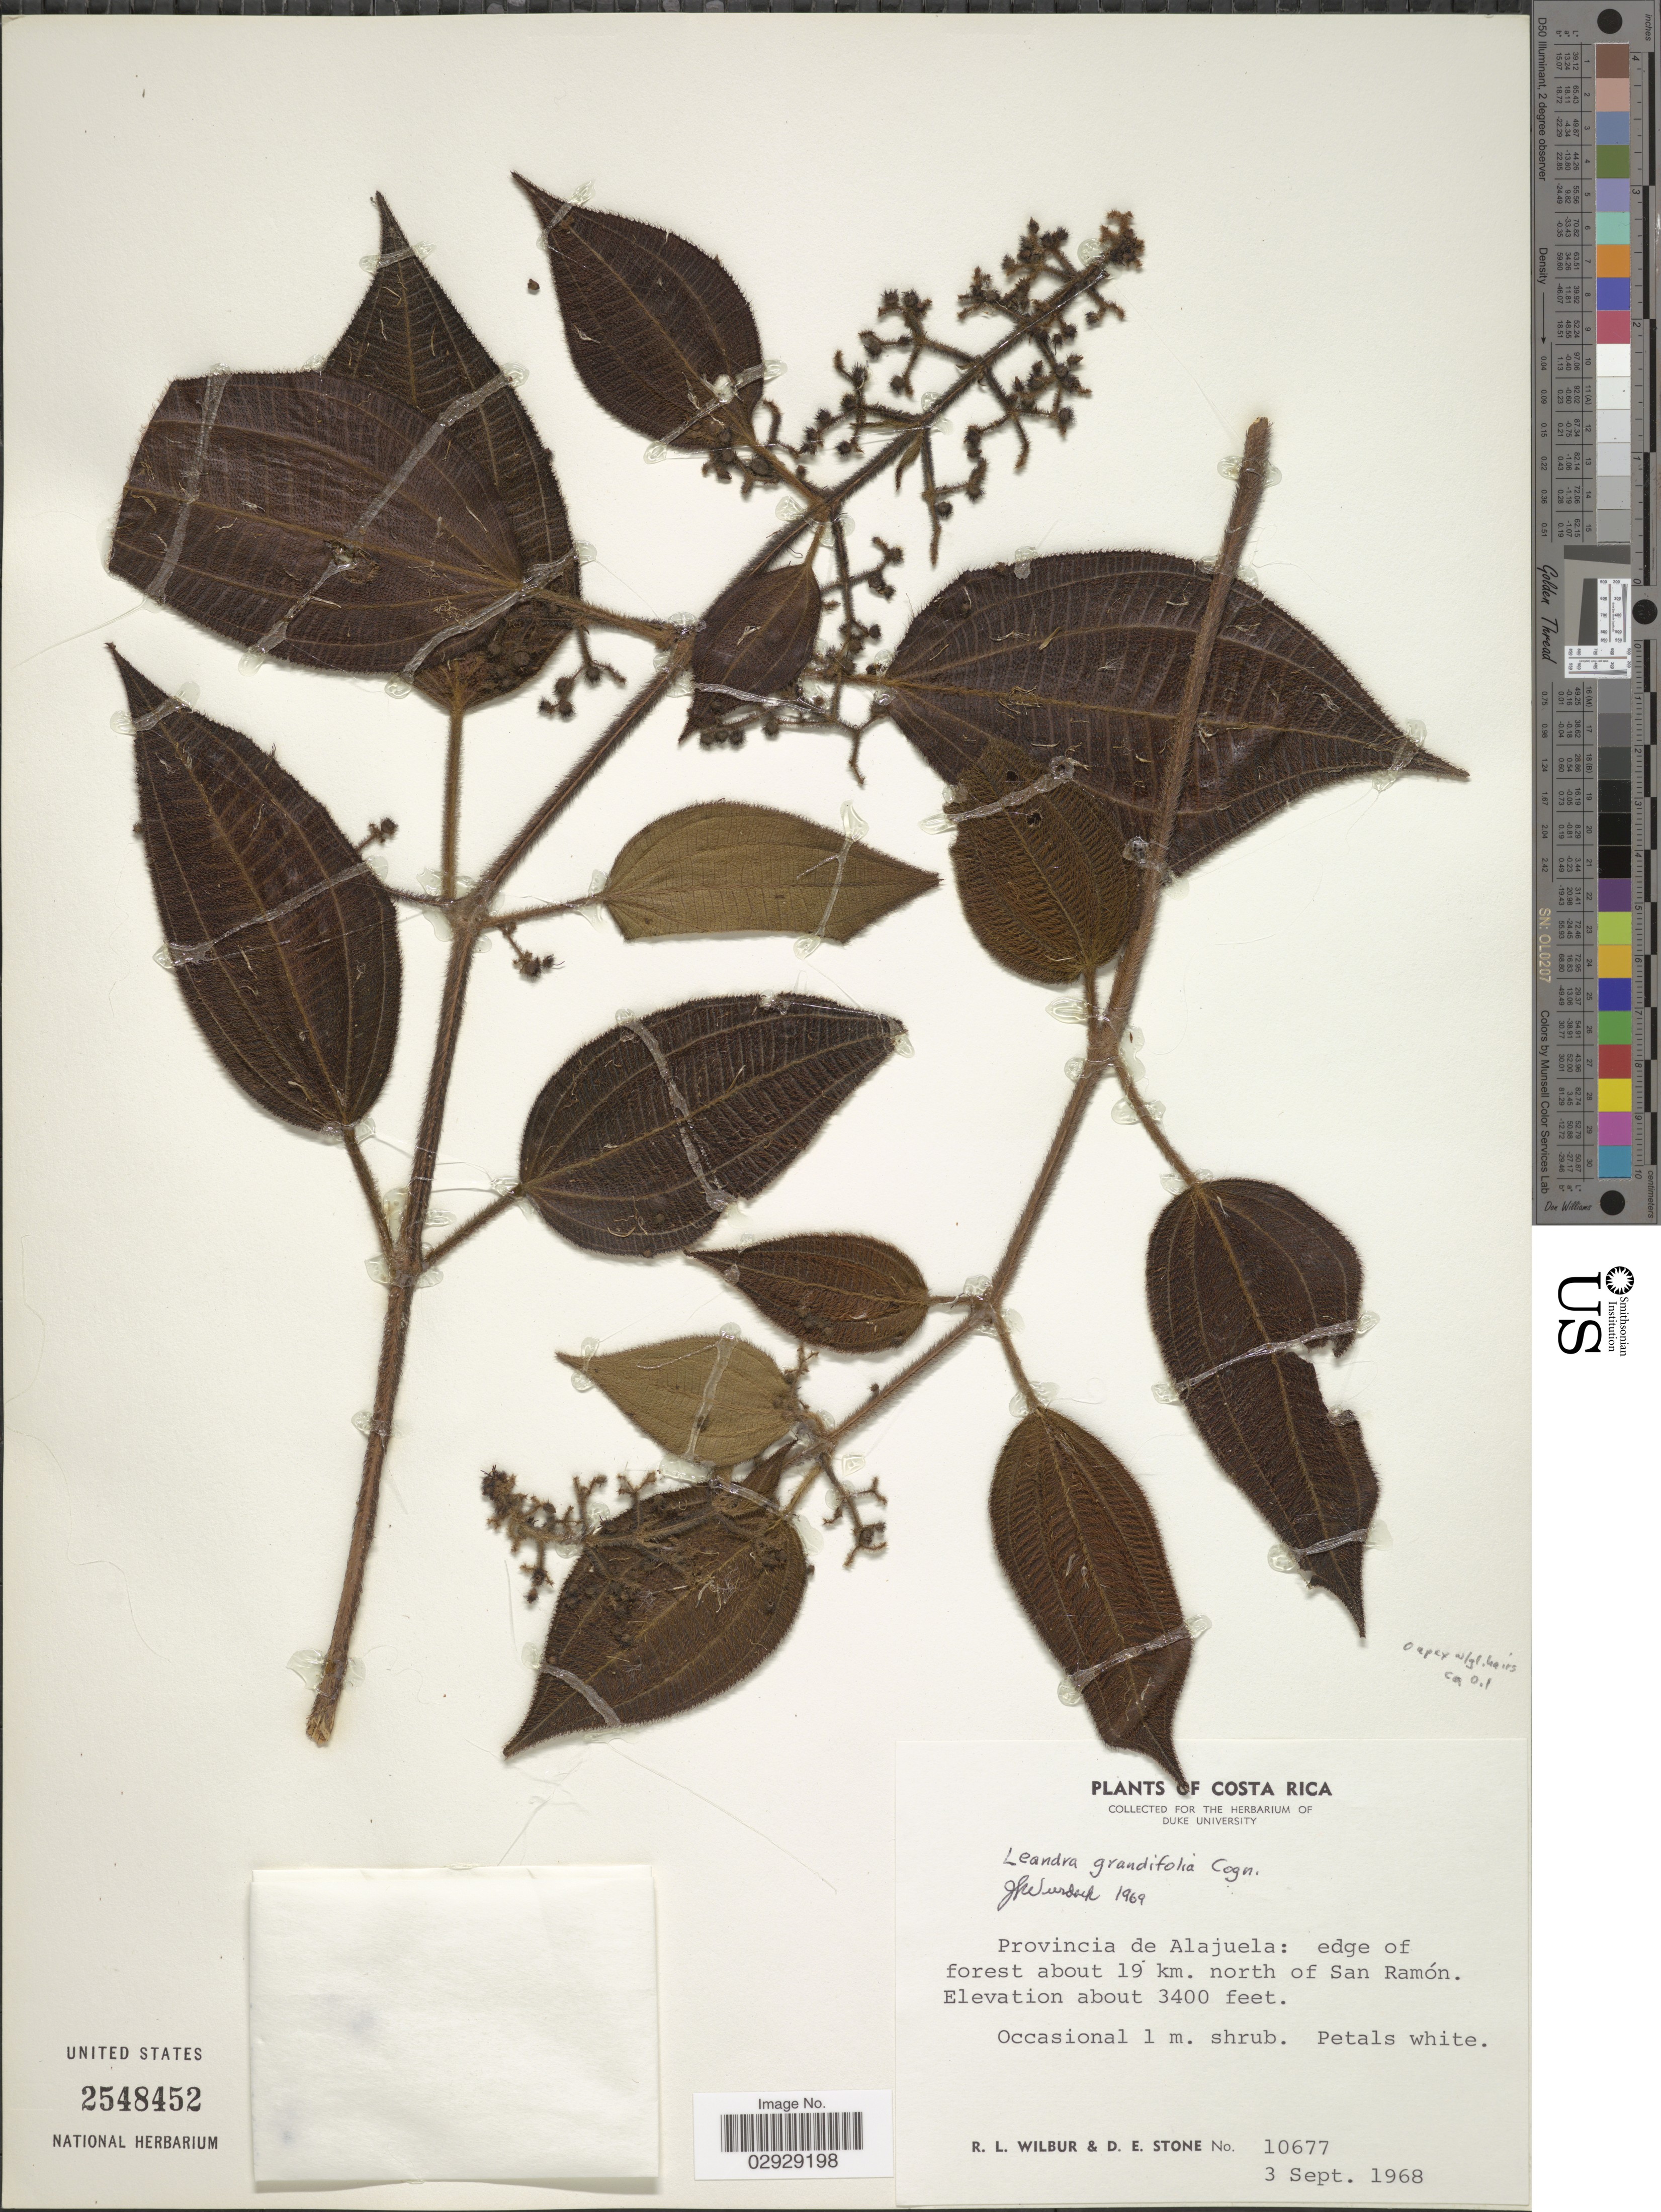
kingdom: Plantae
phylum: Tracheophyta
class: Magnoliopsida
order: Myrtales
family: Melastomataceae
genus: Leandra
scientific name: Leandra grandifolia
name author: Cogn.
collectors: R. L. Wilbur & D. E. Stone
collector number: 10677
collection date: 1968-09-03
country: Costa Rica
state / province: Alajuela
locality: Edge of forest about 19 km. north of San Ramón.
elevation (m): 1036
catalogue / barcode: US 2548452